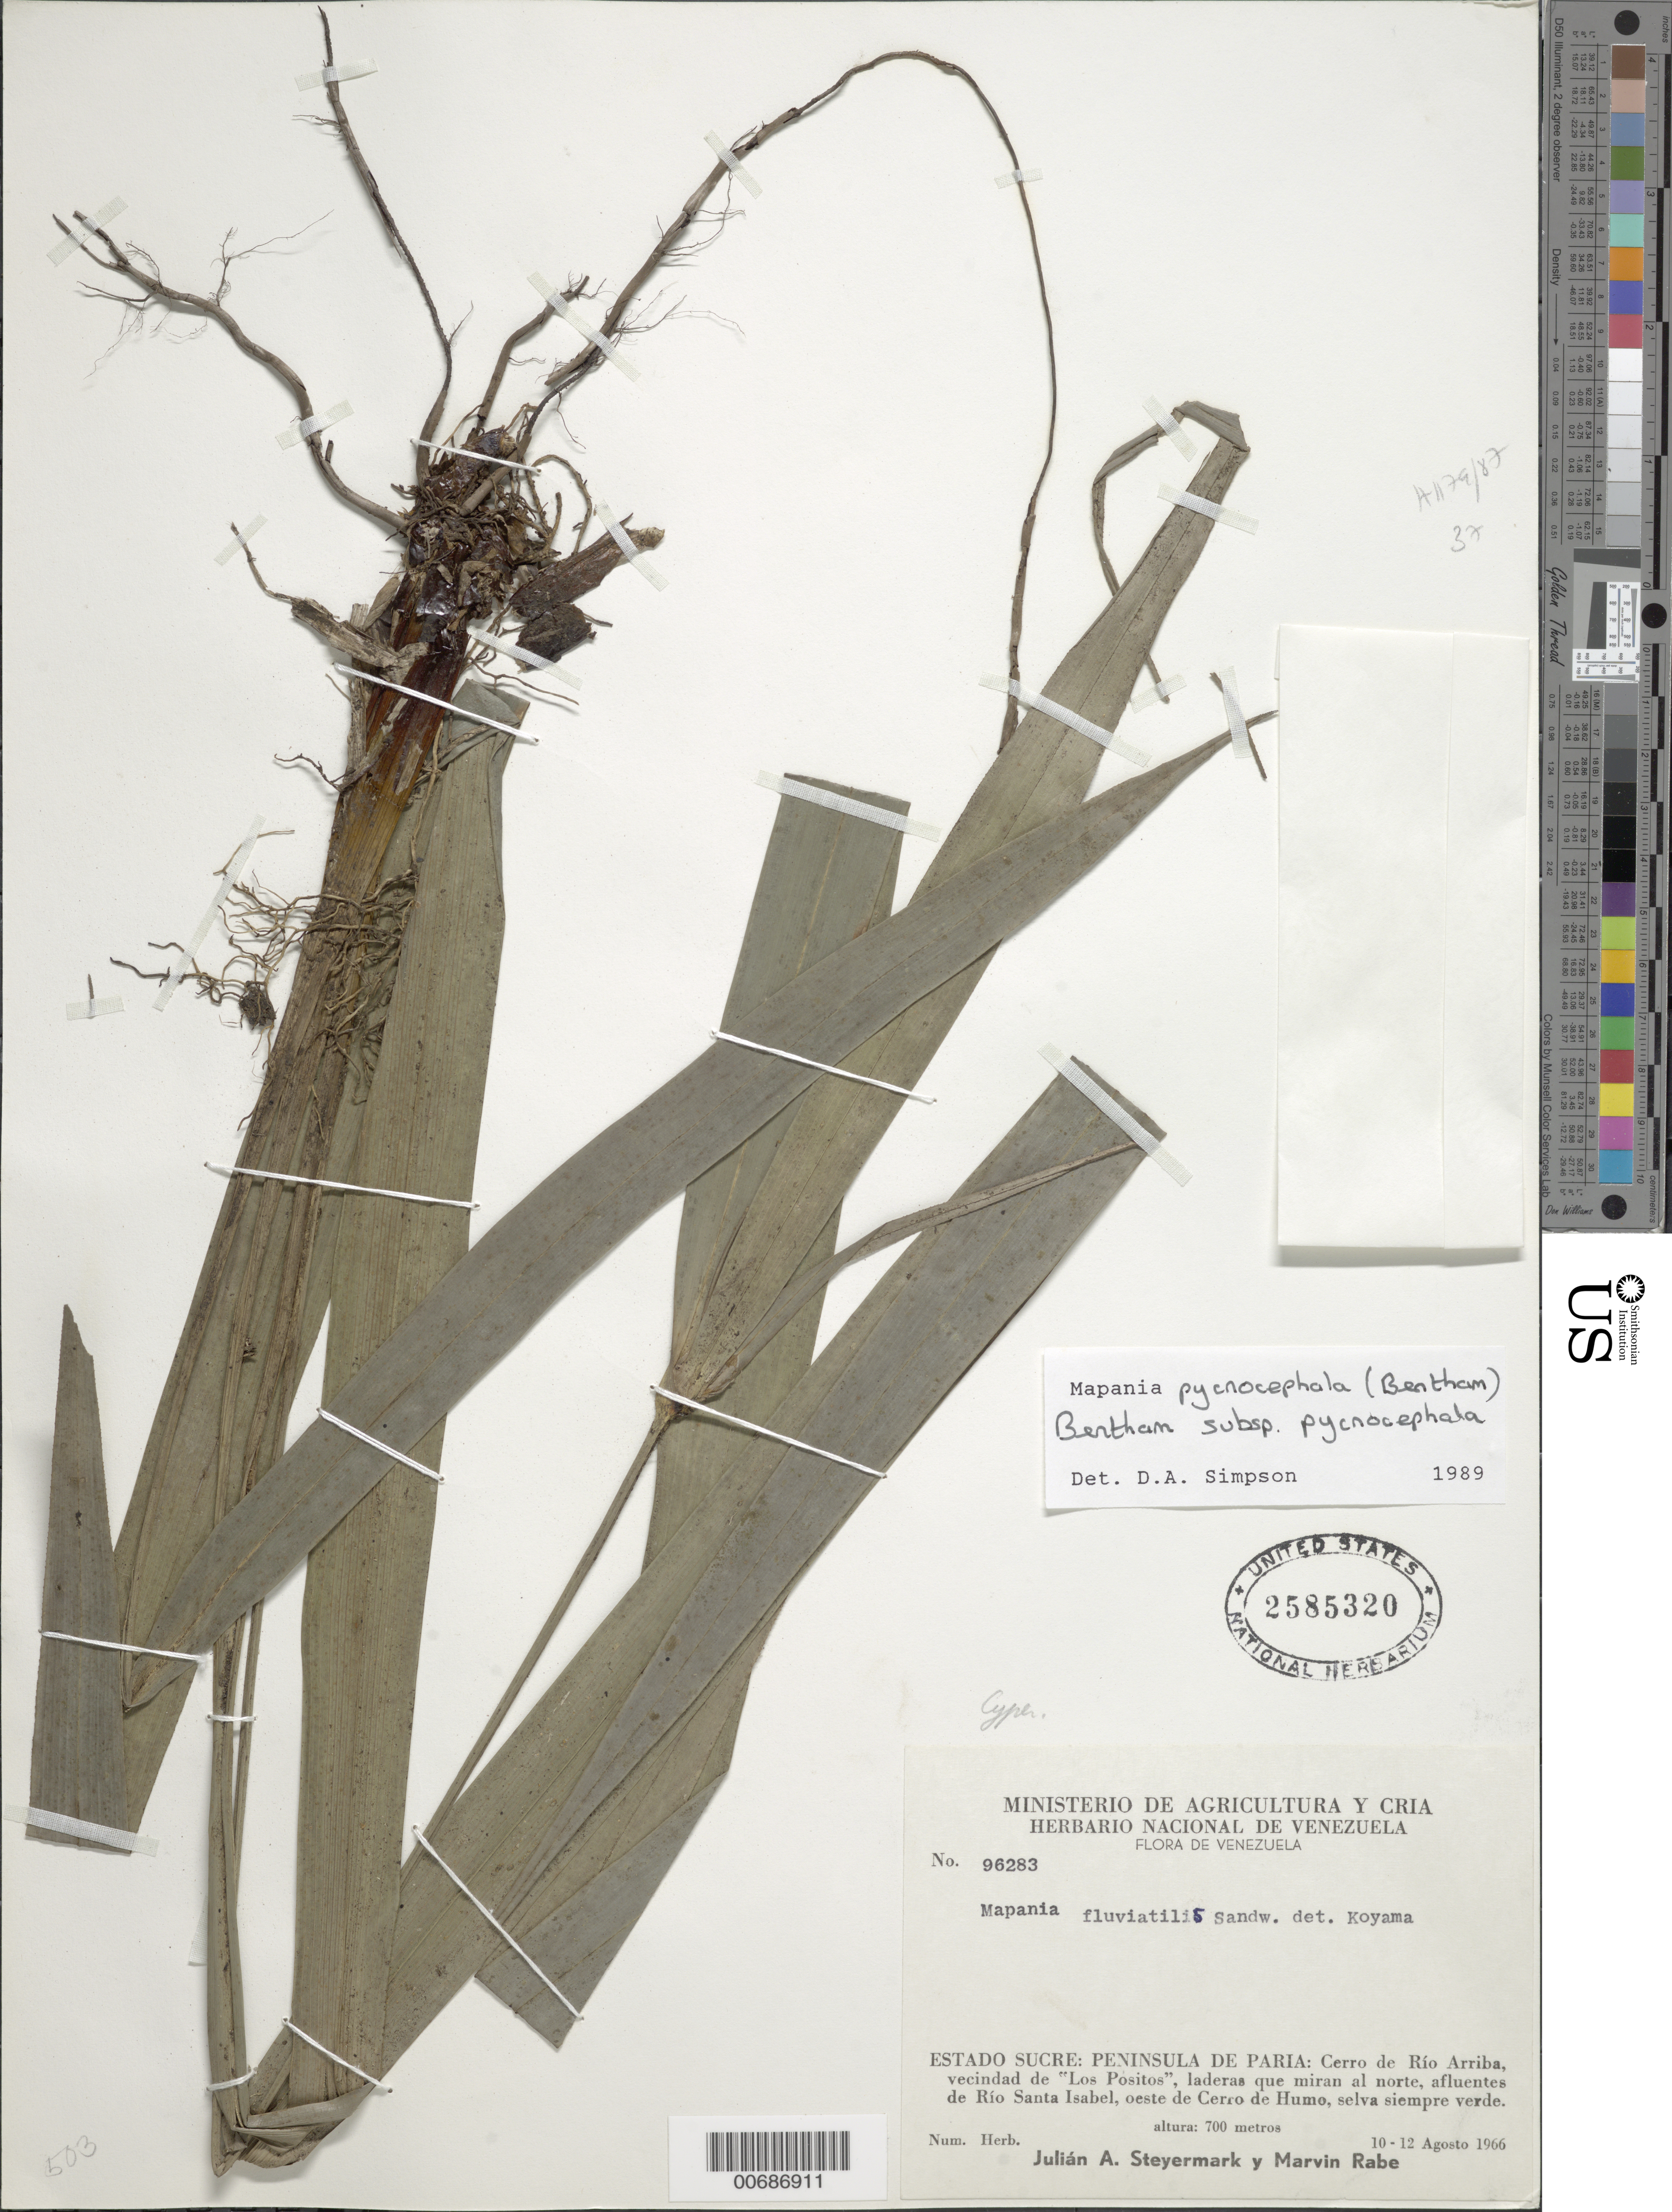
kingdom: Plantae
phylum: Tracheophyta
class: Liliopsida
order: Poales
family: Cyperaceae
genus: Mapania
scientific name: Mapania pycnocephala subsp. pycnocephala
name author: (Benth.) Benth.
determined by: Simpson, D. A.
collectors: J. Steyermark & M. Rabe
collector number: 96283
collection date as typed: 10-Aug-66 to 12-Aug-66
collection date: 1966-08-10/1966-08-12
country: Venezuela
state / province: Sucre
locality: Peninsula de Paria, Cerro de Río Arriba, vecindad de "Los Positos", laderas que miran al norte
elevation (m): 700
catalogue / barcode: US 2585320